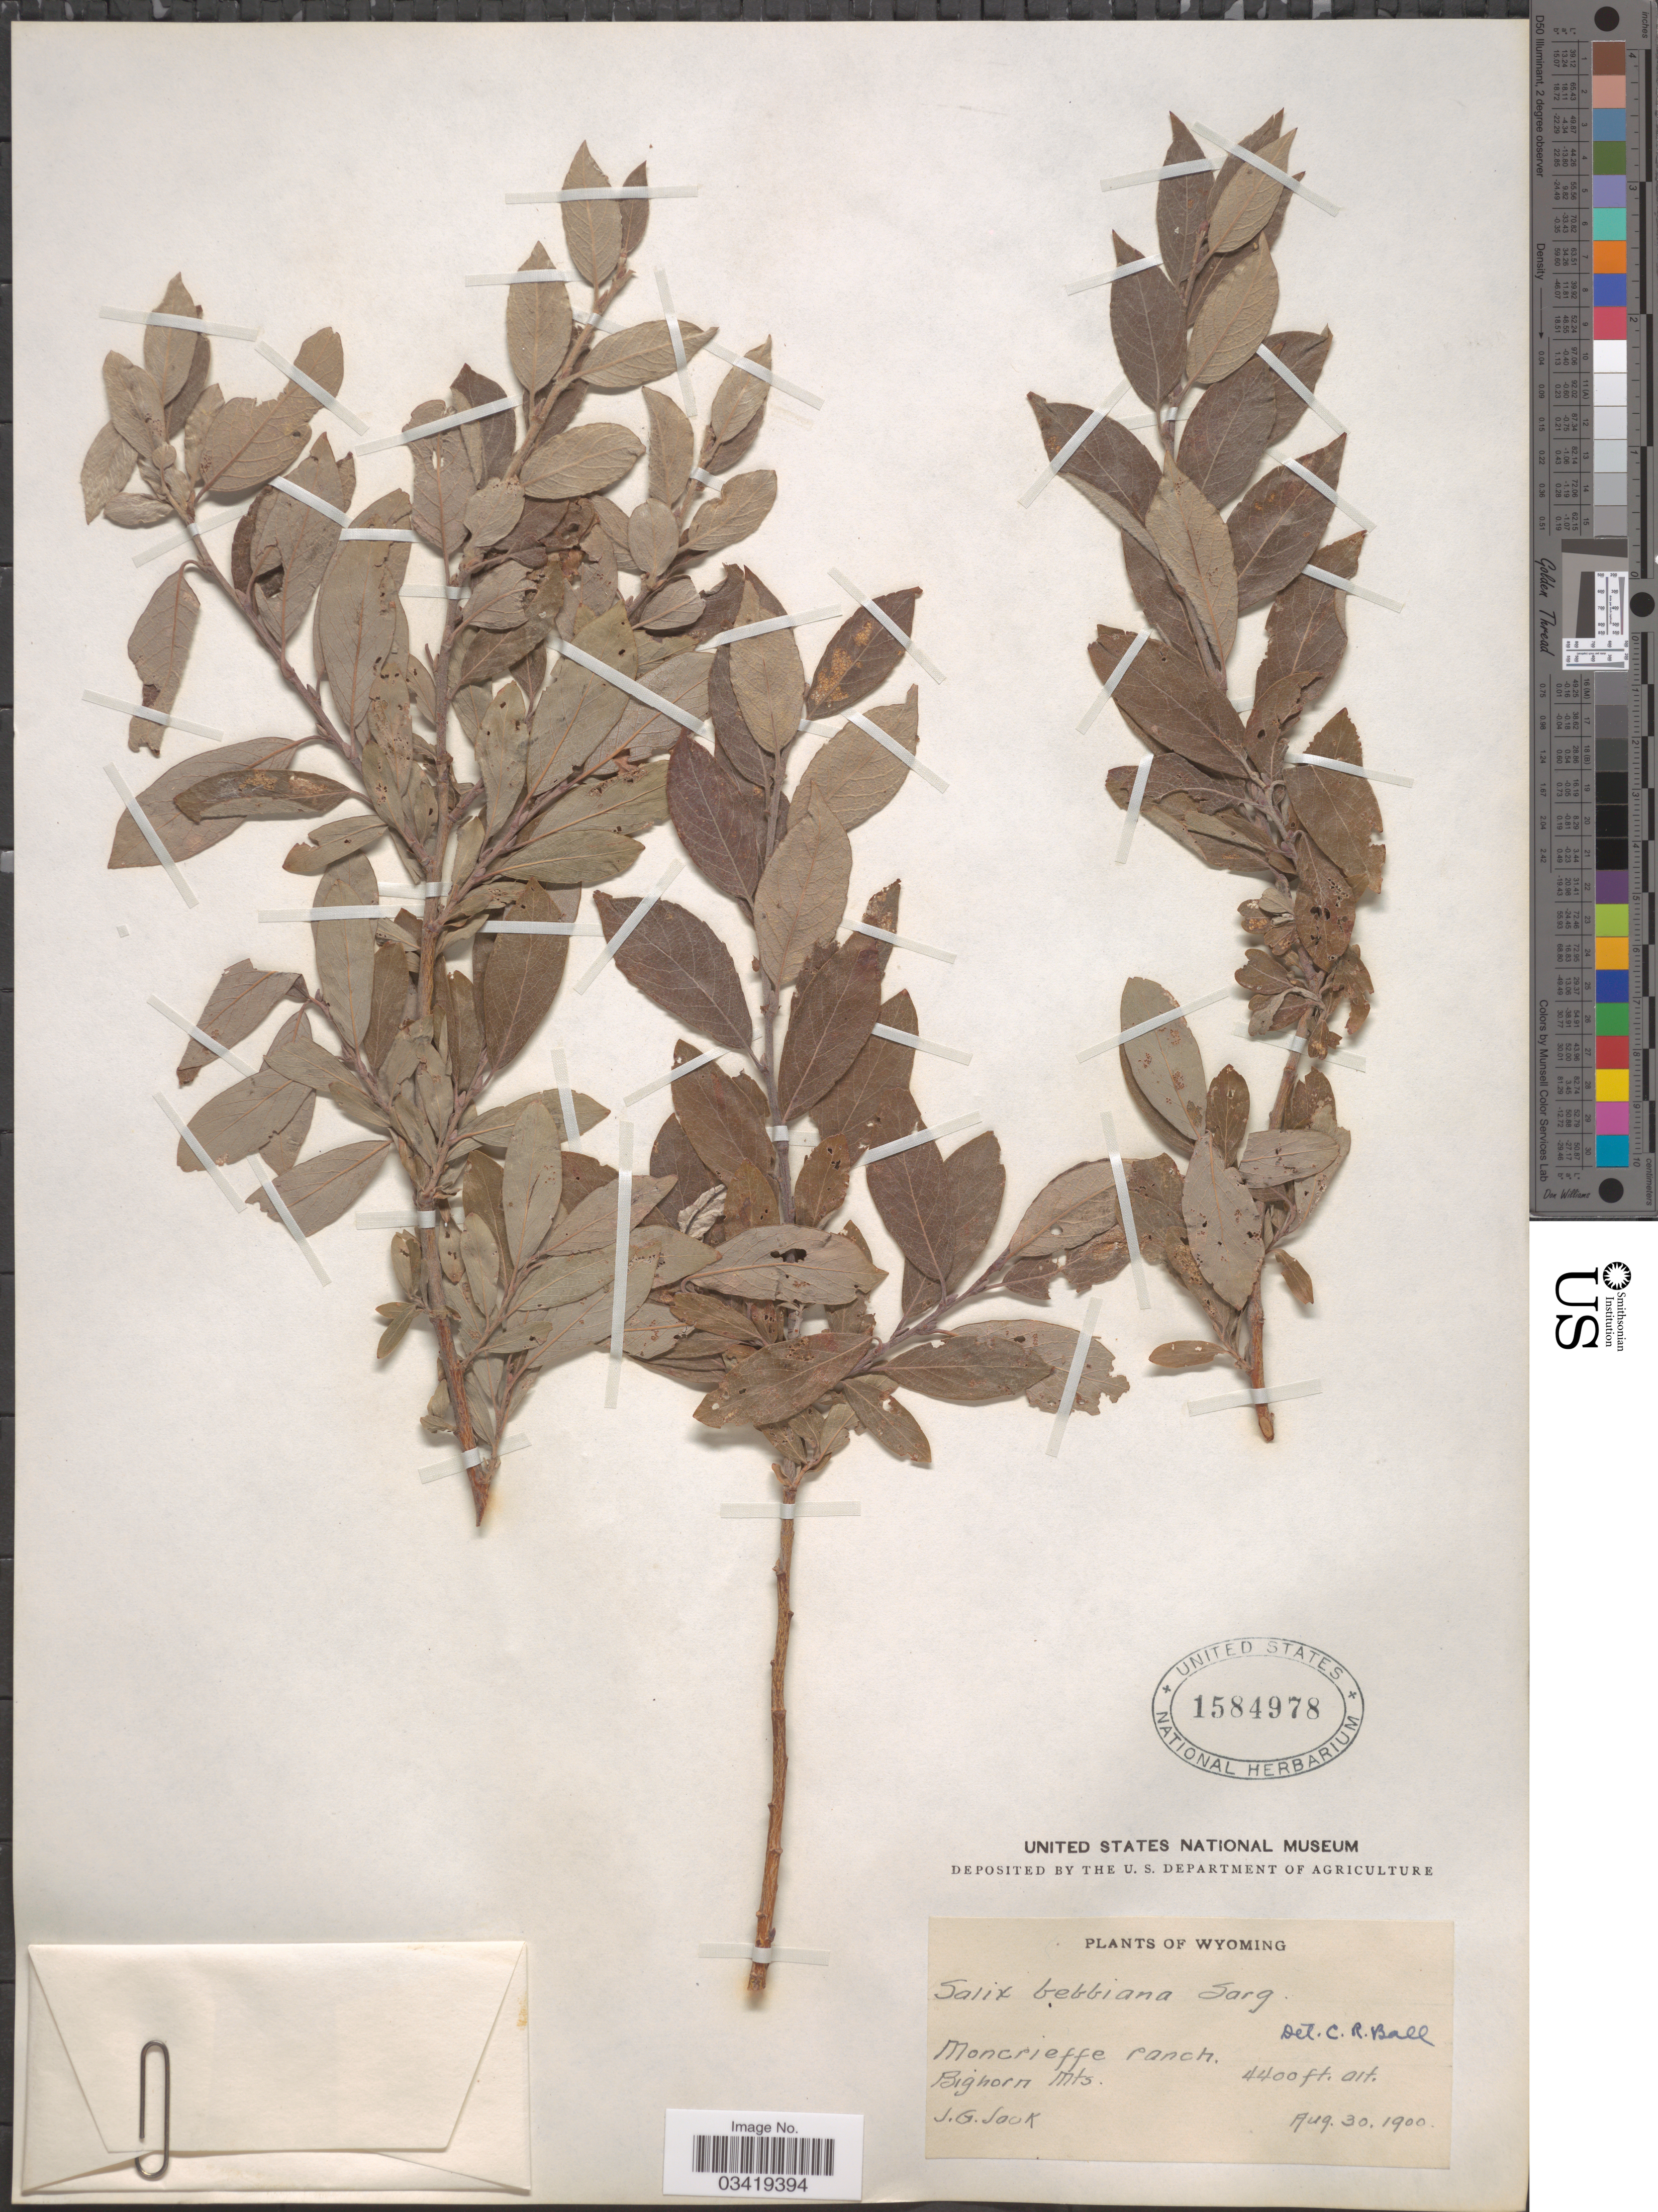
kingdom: Plantae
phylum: Tracheophyta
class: Magnoliopsida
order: Malpighiales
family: Salicaceae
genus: Salix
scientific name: Salix bebbiana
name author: Sarg.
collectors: J. Sook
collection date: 1900-08-30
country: United States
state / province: Wyoming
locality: Moncrieffe ranch. Bighorn Mts.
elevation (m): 1341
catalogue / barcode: US 1584978